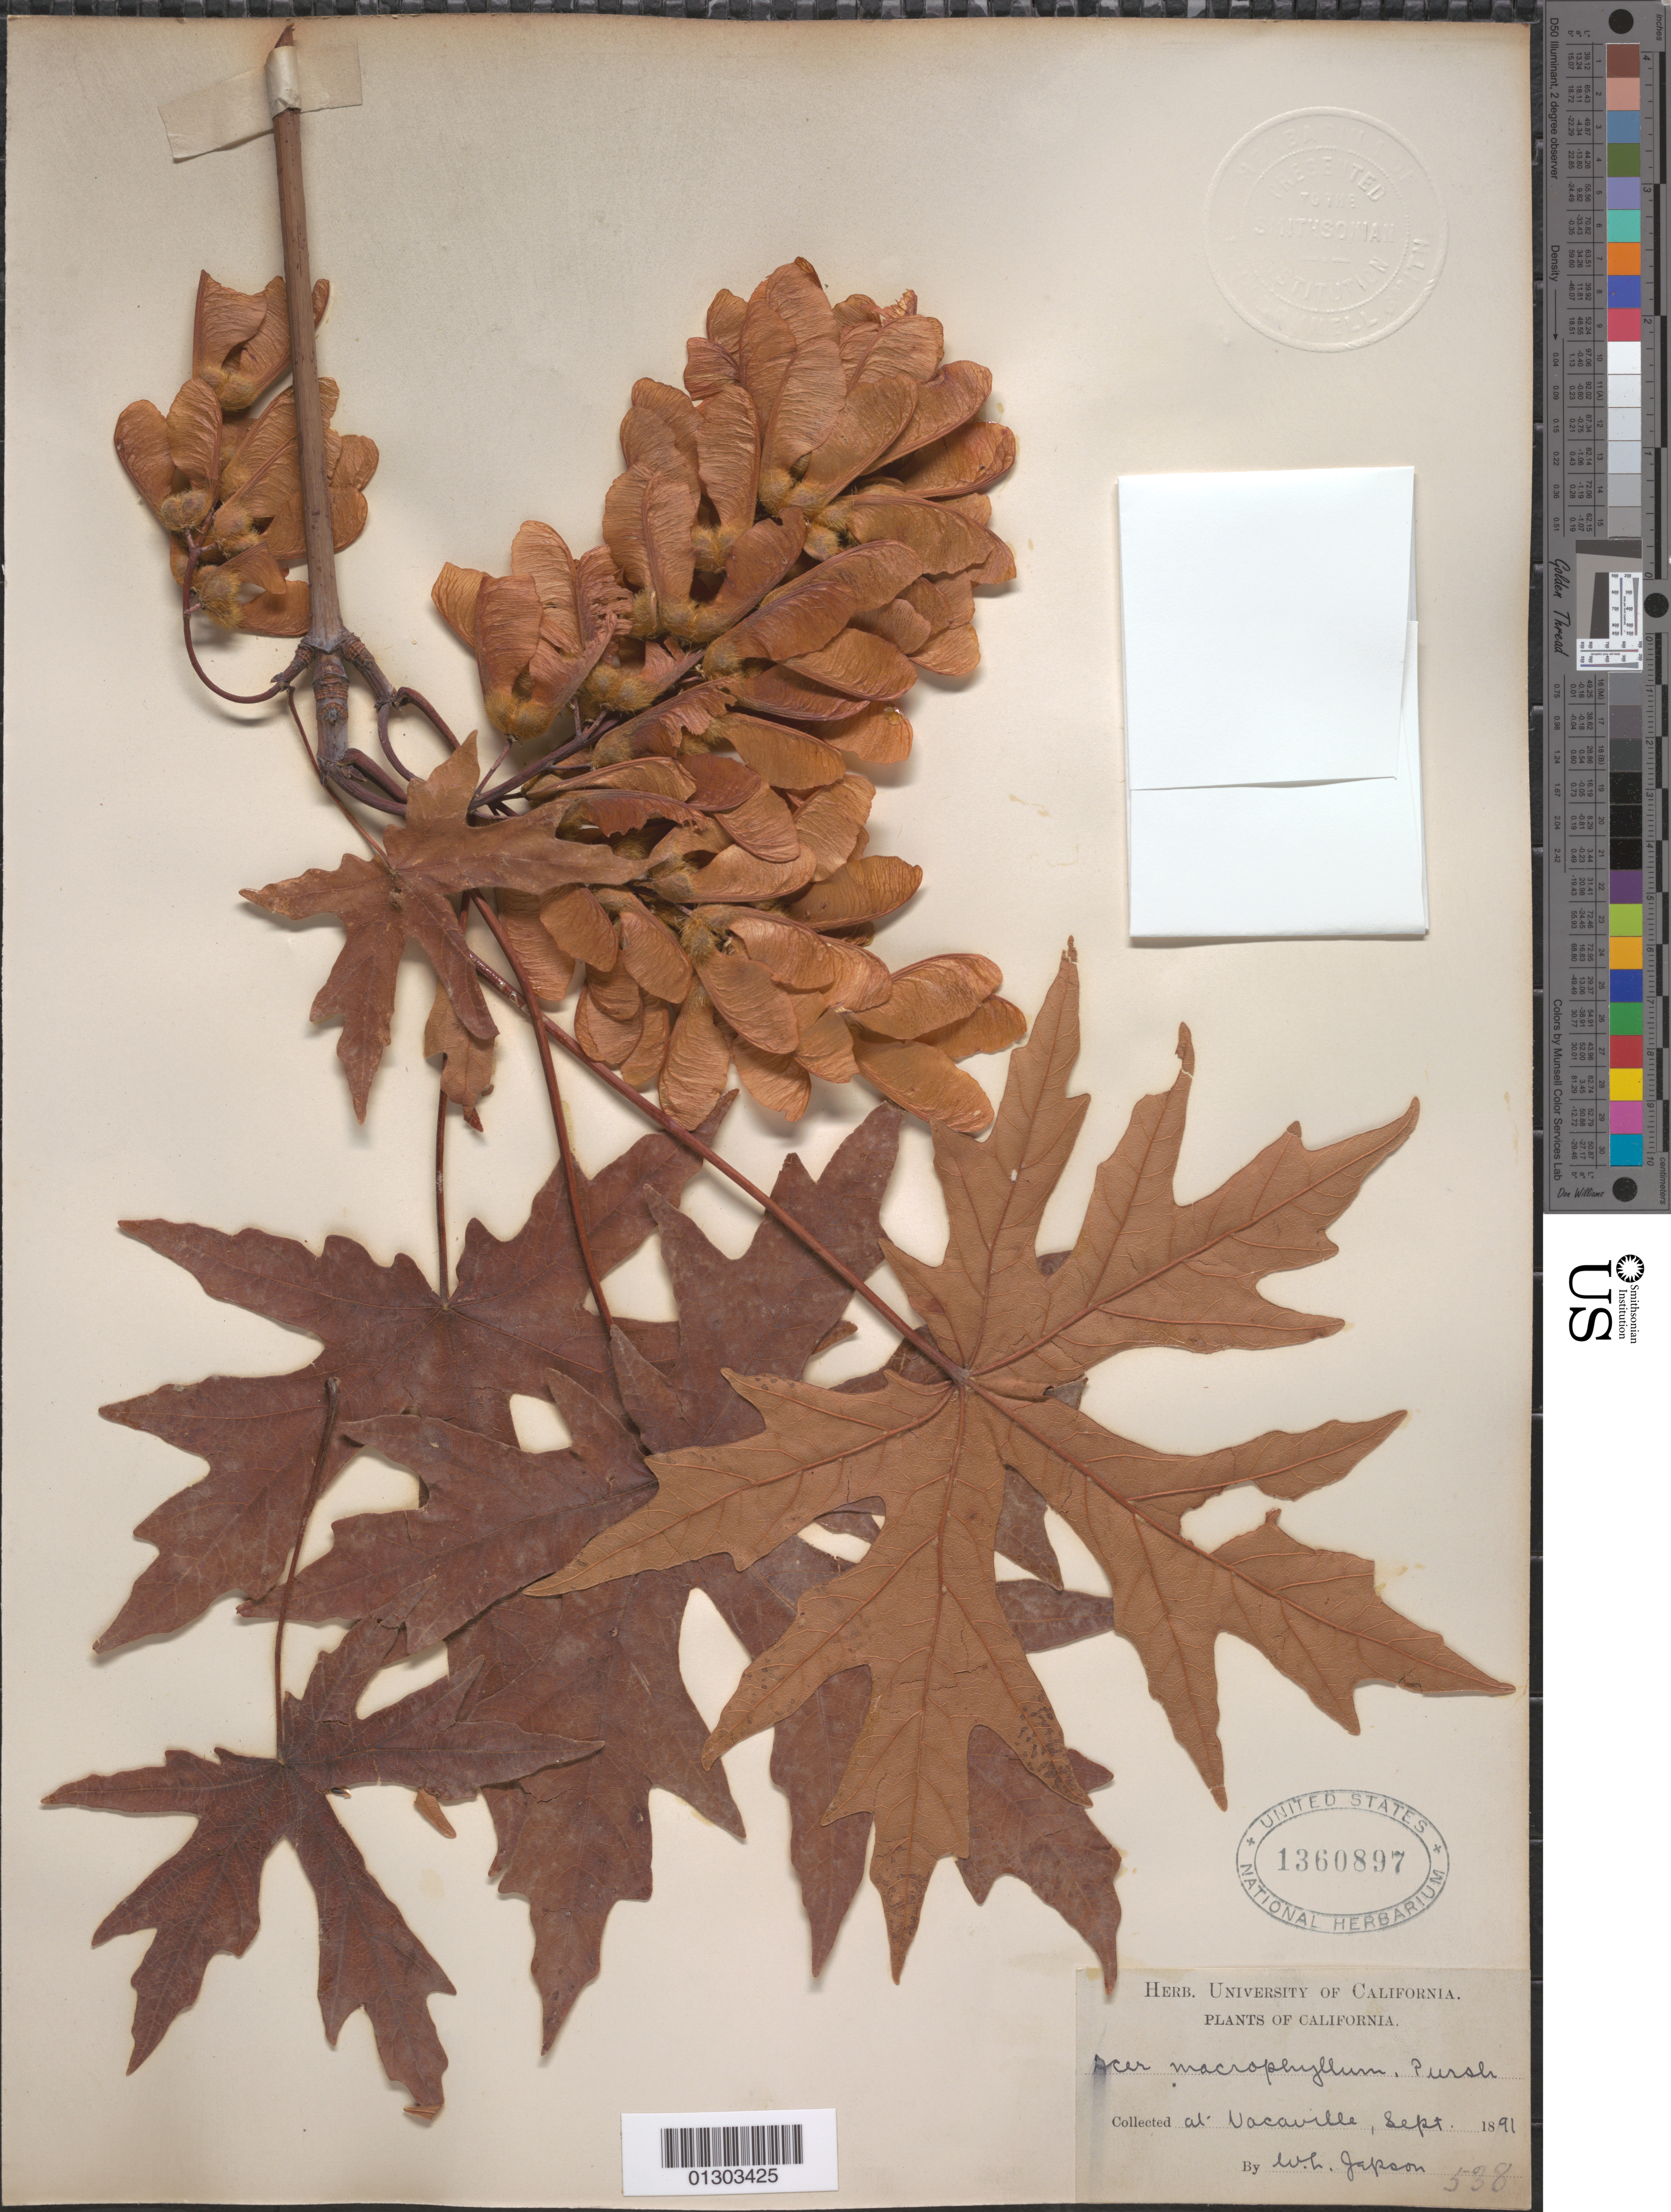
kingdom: Plantae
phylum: Tracheophyta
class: Magnoliopsida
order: Sapindales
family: Sapindaceae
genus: Acer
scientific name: Acer macrophyllum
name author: Pursh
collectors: W. L. Jepson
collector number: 538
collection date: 1891-09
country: United States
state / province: California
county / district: Solano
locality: Vacaville.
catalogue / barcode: US 1360897